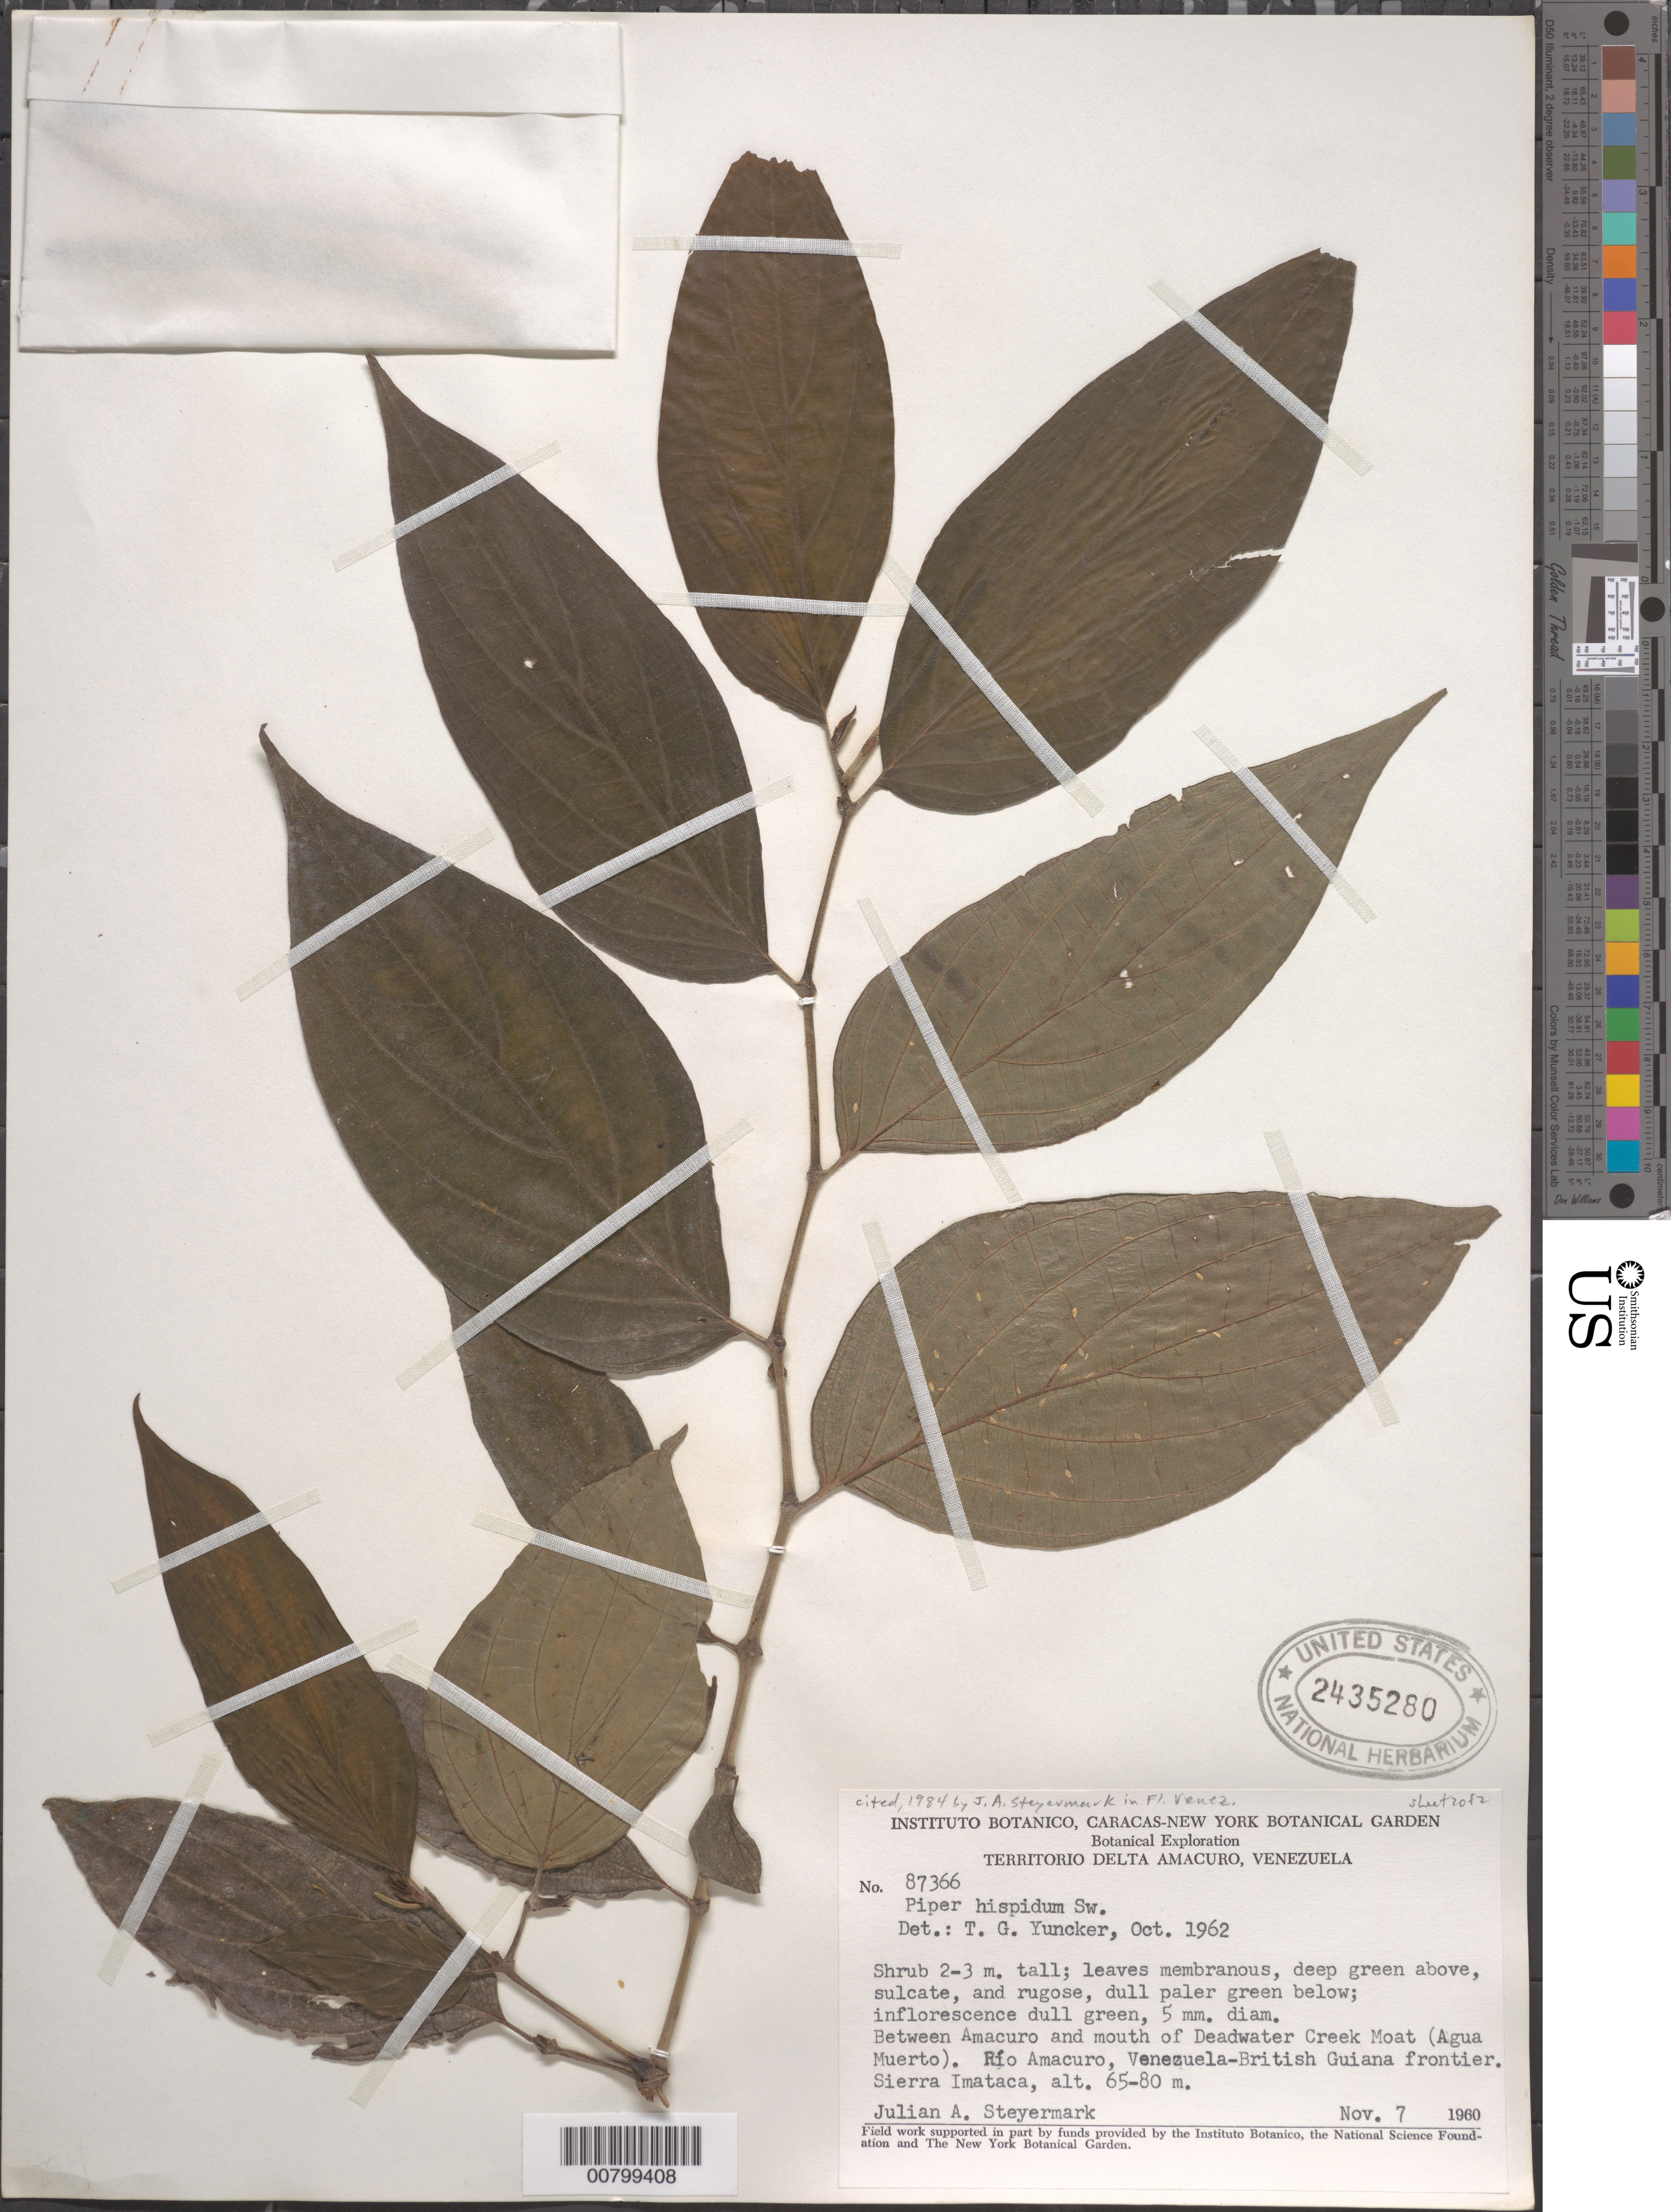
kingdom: Plantae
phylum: Tracheophyta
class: Magnoliopsida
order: Piperales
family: Piperaceae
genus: Piper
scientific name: Piper hispidum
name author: Sw.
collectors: J. Steyermark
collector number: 87366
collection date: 1960-11-07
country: Venezuela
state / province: Delta Amacuro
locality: Territorio Delta Amacuro. Between Amacuro and mouth of Deafwater Creek Moat (Agua Muerto). Río Amacuro, Venezuela-British Guiana frontier. Sierra Imataca.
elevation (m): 65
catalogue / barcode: US 2435280